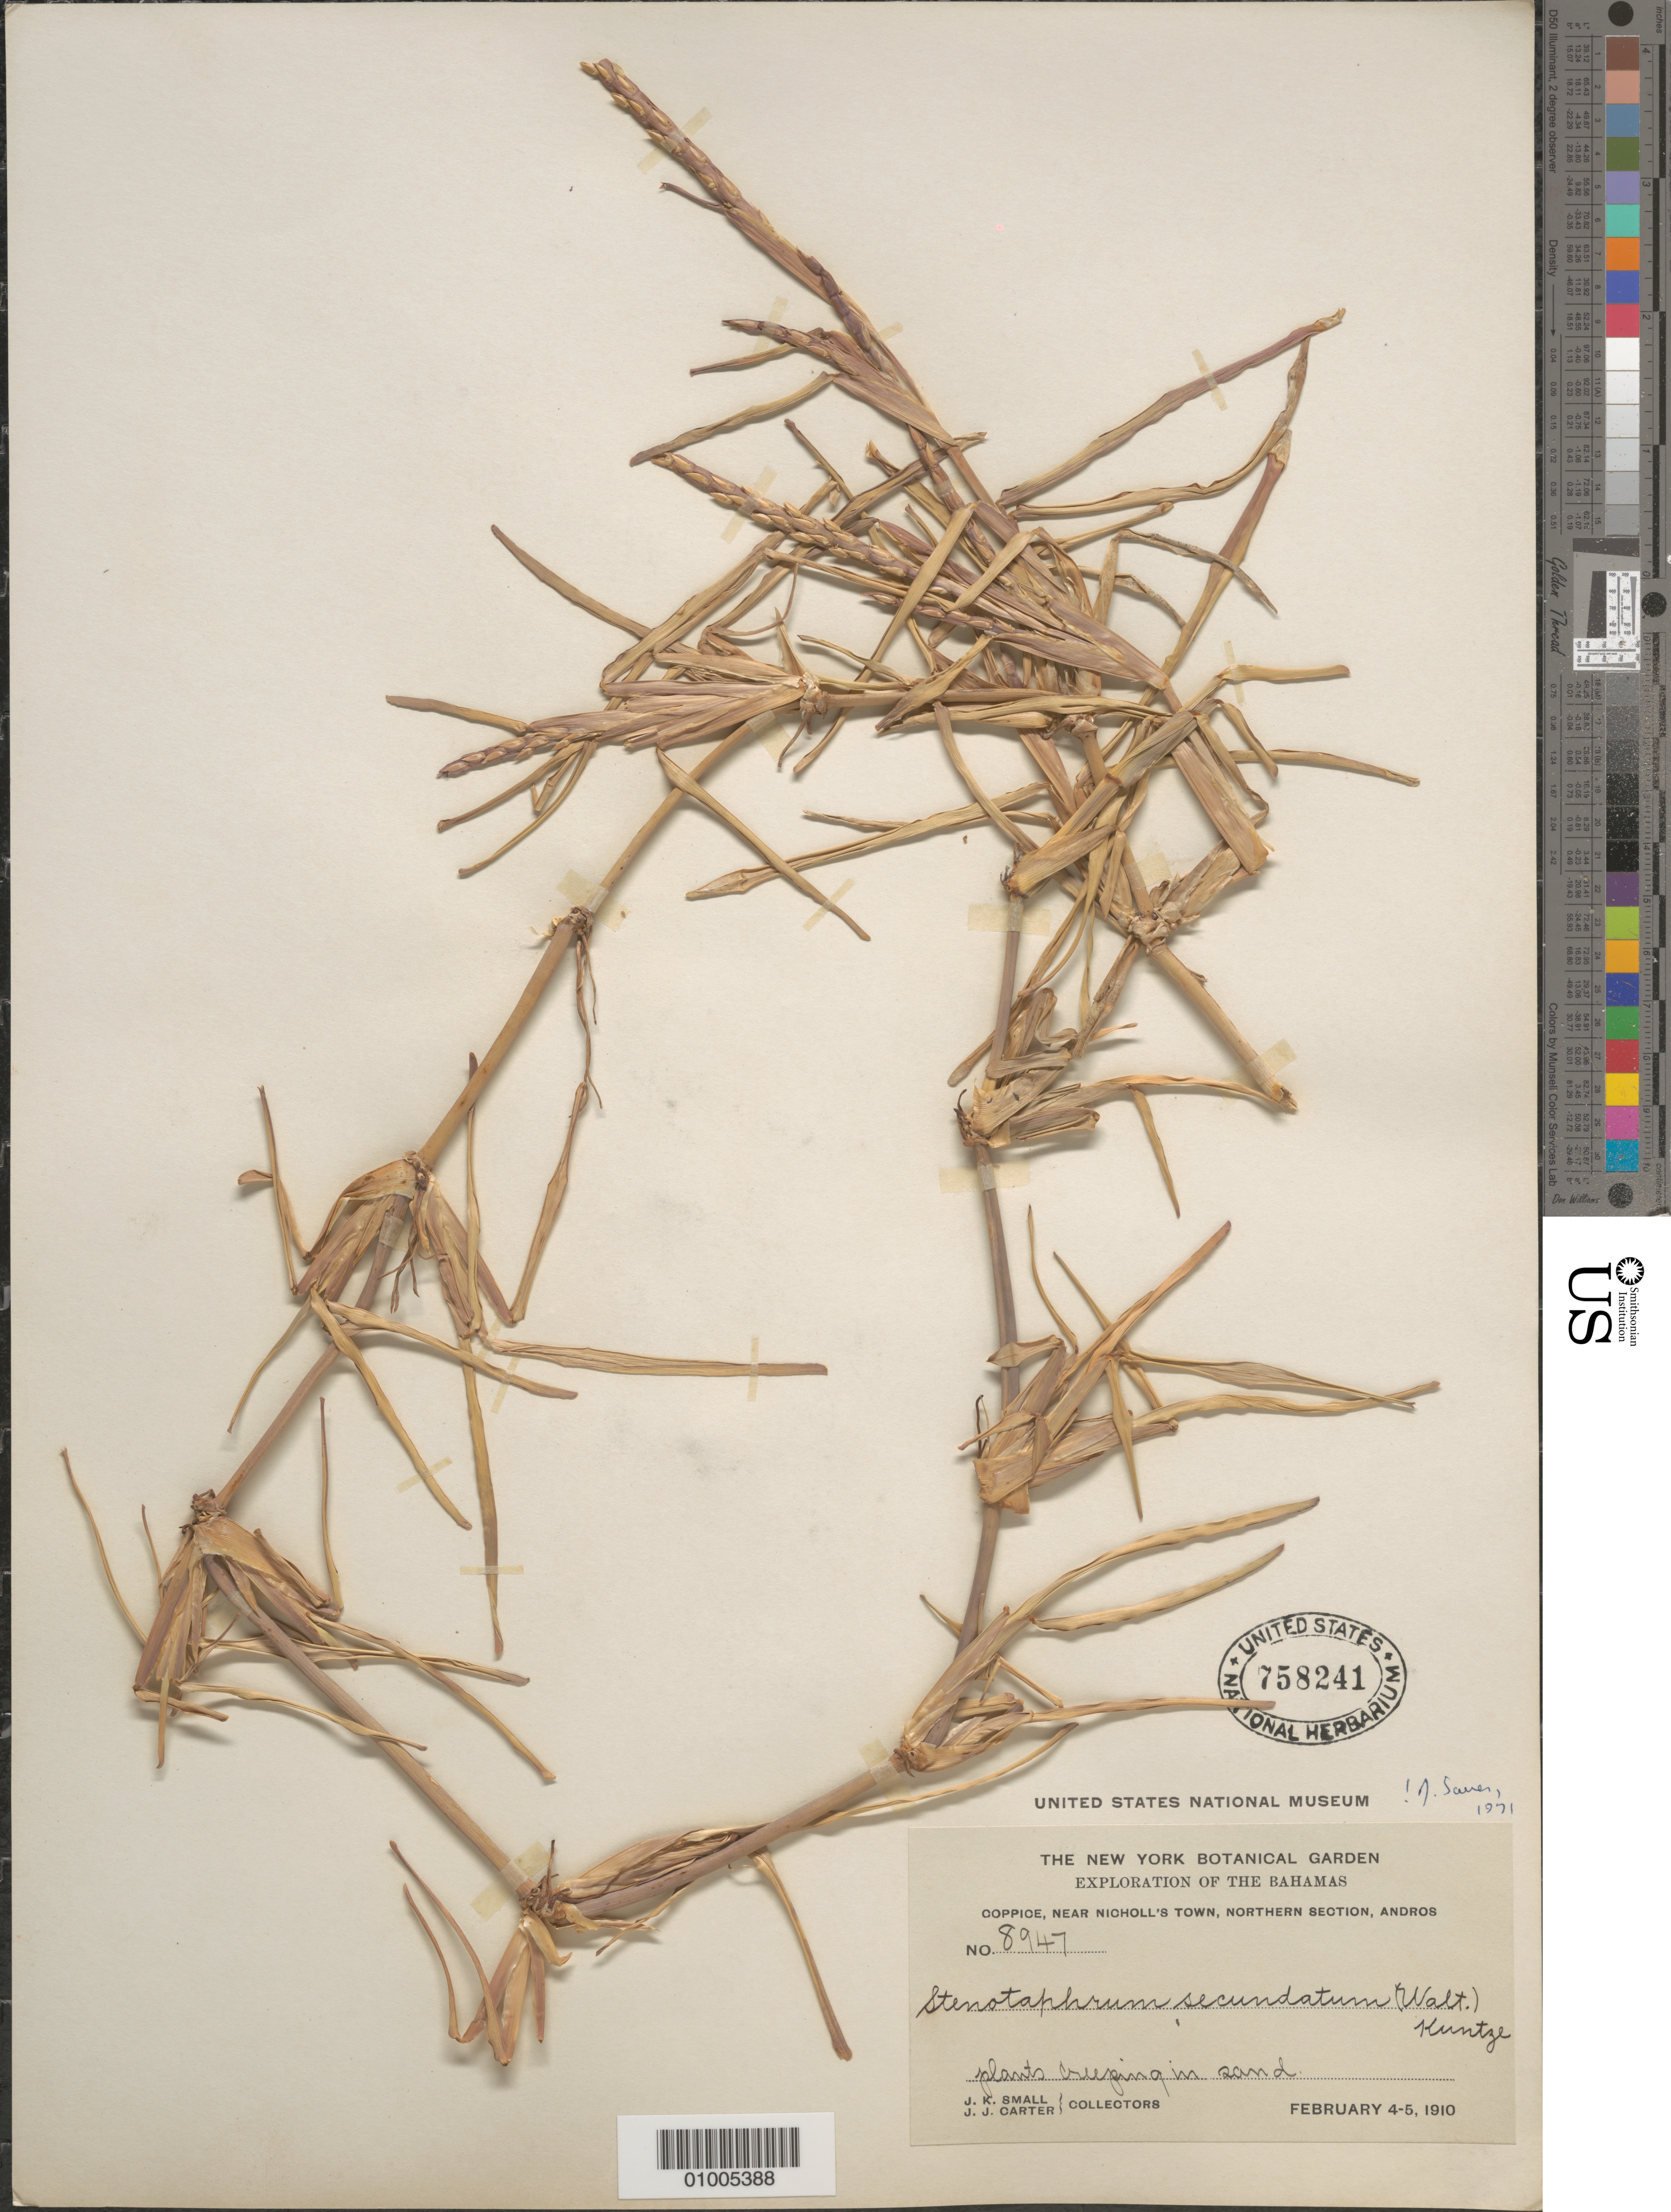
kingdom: Plantae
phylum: Tracheophyta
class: Liliopsida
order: Poales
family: Poaceae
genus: Stenotaphrum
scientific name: Stenotaphrum secundatum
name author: (Walter) Kuntze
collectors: J. K. Small & J. J. Carter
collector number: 8947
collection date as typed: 04 Feb 1910 to 05 Feb 1910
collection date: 1910-02-04/1910-02-05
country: Bahamas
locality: plants creeping in sand. Coppice, Near Nicholl's Town, Northern Section, Andros.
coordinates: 0 N, 0 E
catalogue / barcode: US 758241